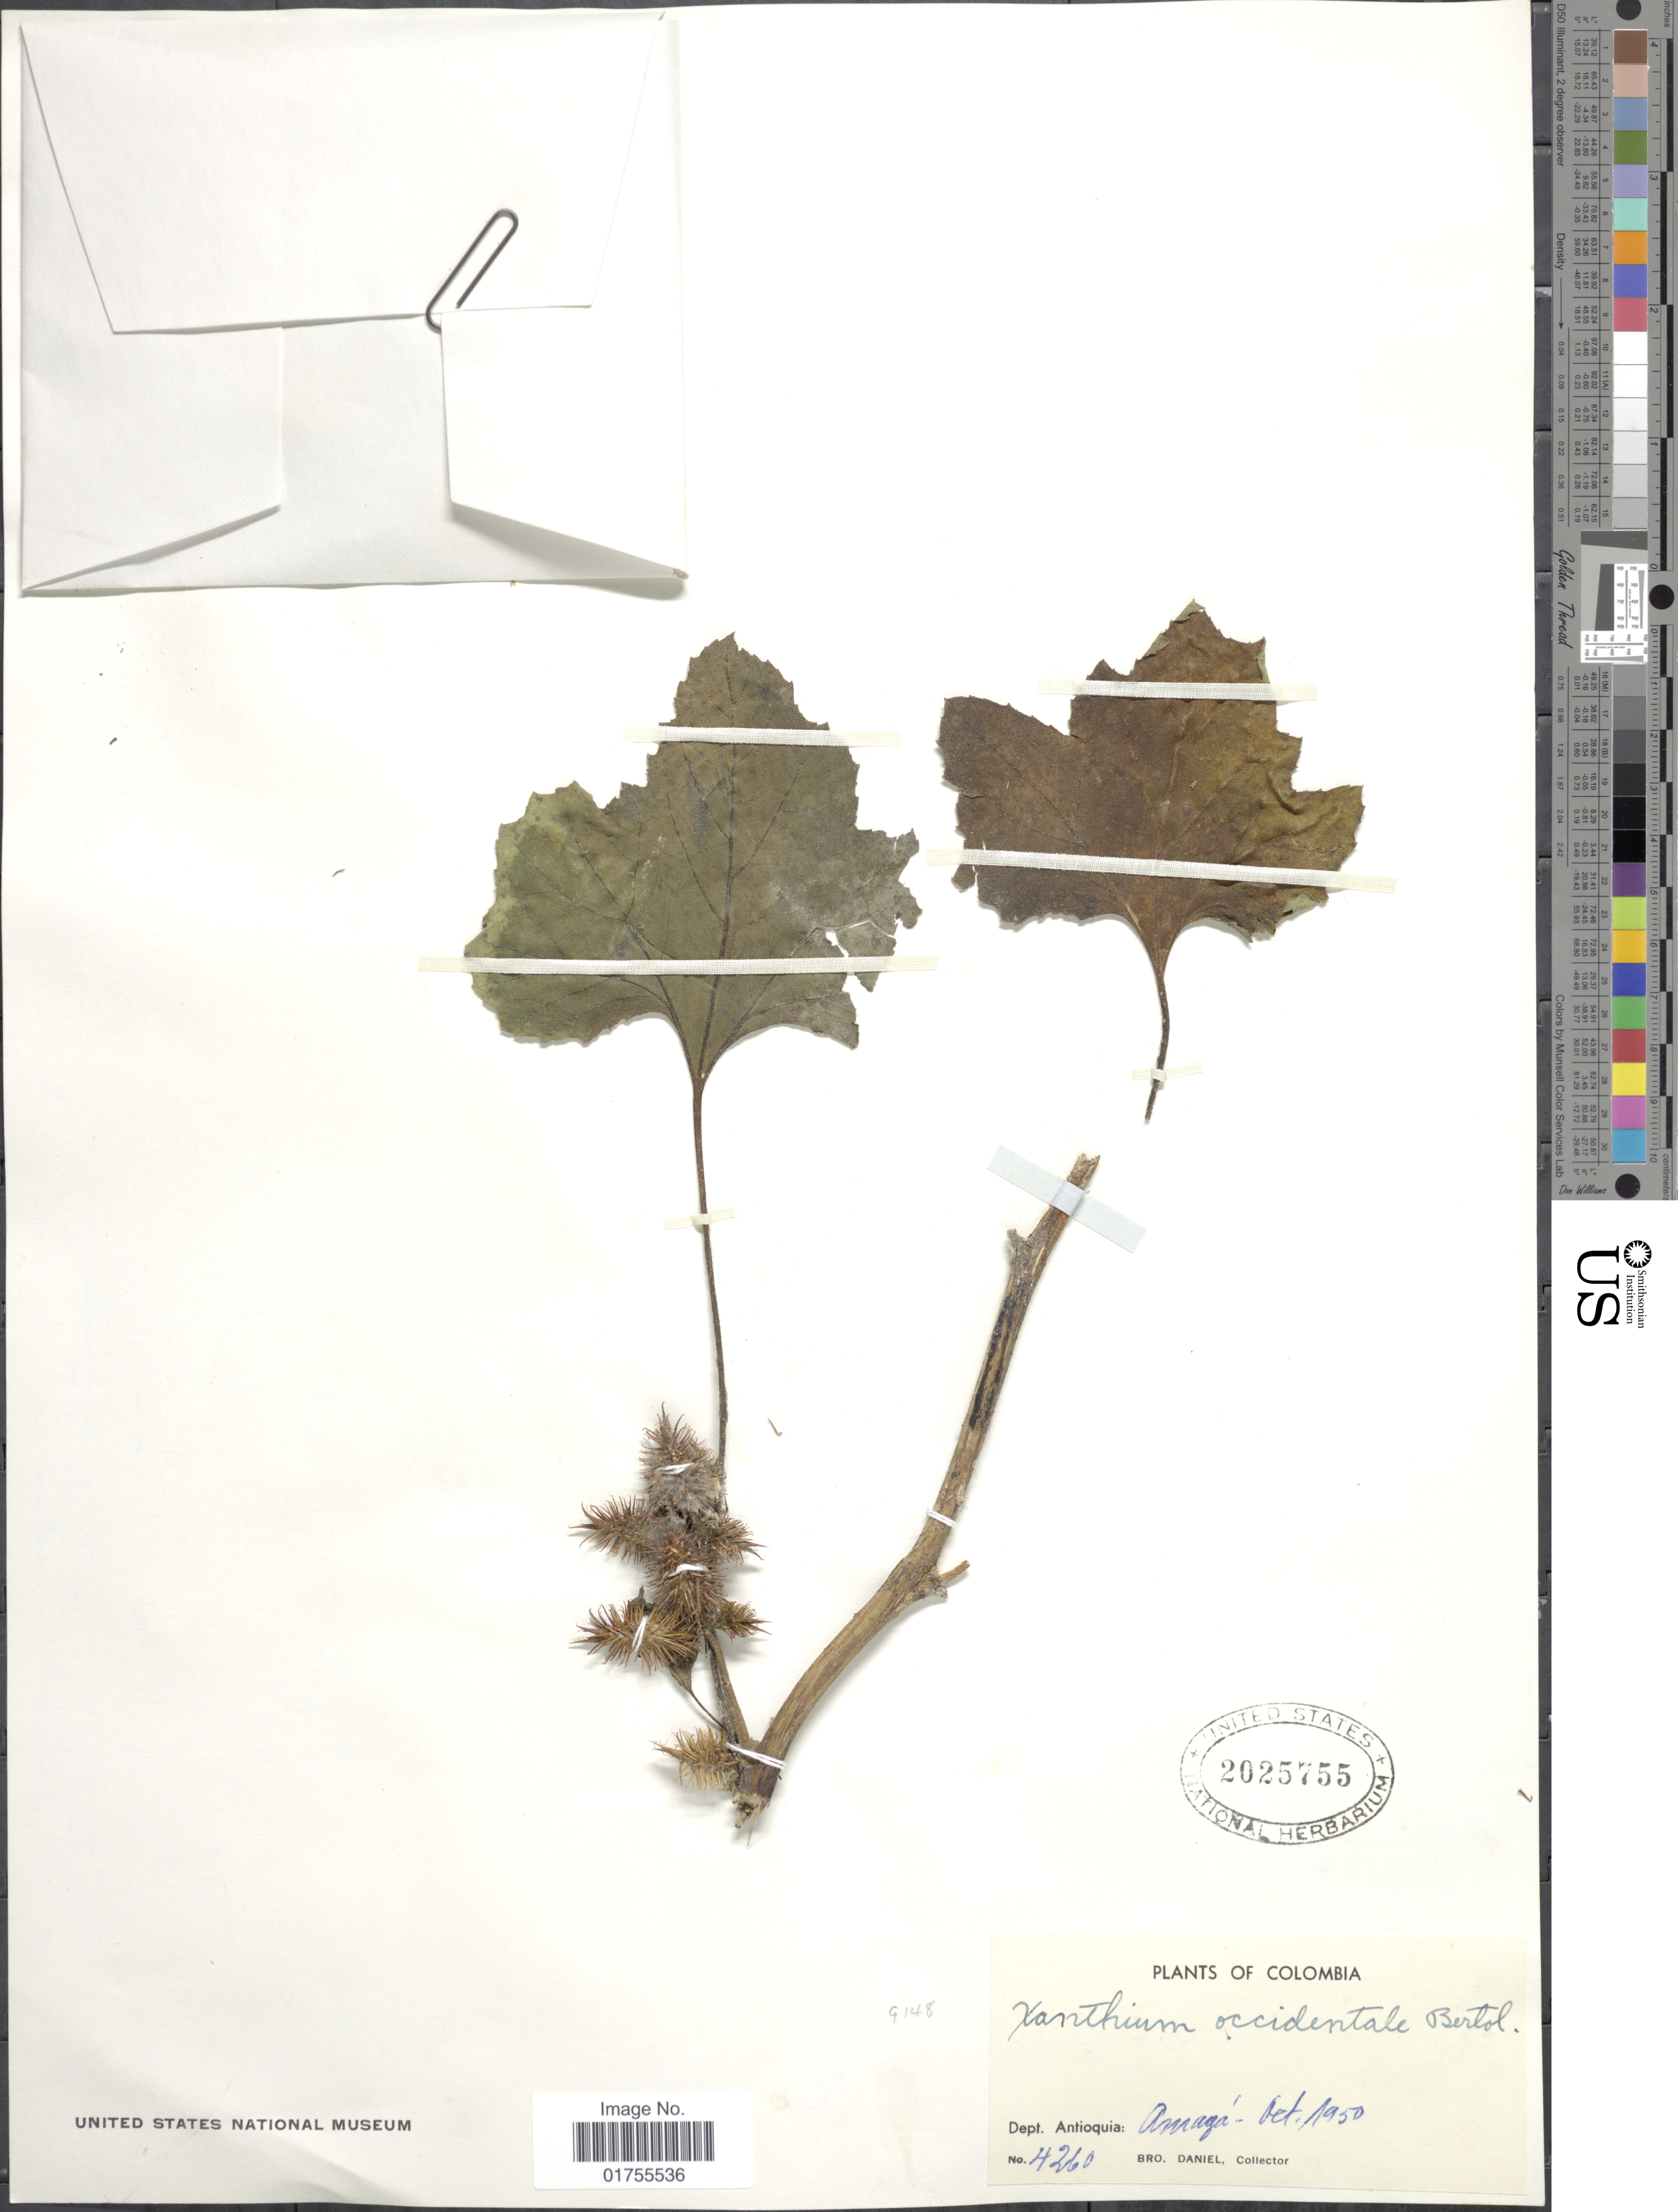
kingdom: Plantae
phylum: Tracheophyta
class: Magnoliopsida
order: Asterales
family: Asteraceae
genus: Xanthium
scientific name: Xanthium occidentale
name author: Bertol.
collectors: Bro. Daniel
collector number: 4260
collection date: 1950-10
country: Colombia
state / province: Antioquia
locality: Dept. Antioquia : Amaga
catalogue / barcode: US 2025755